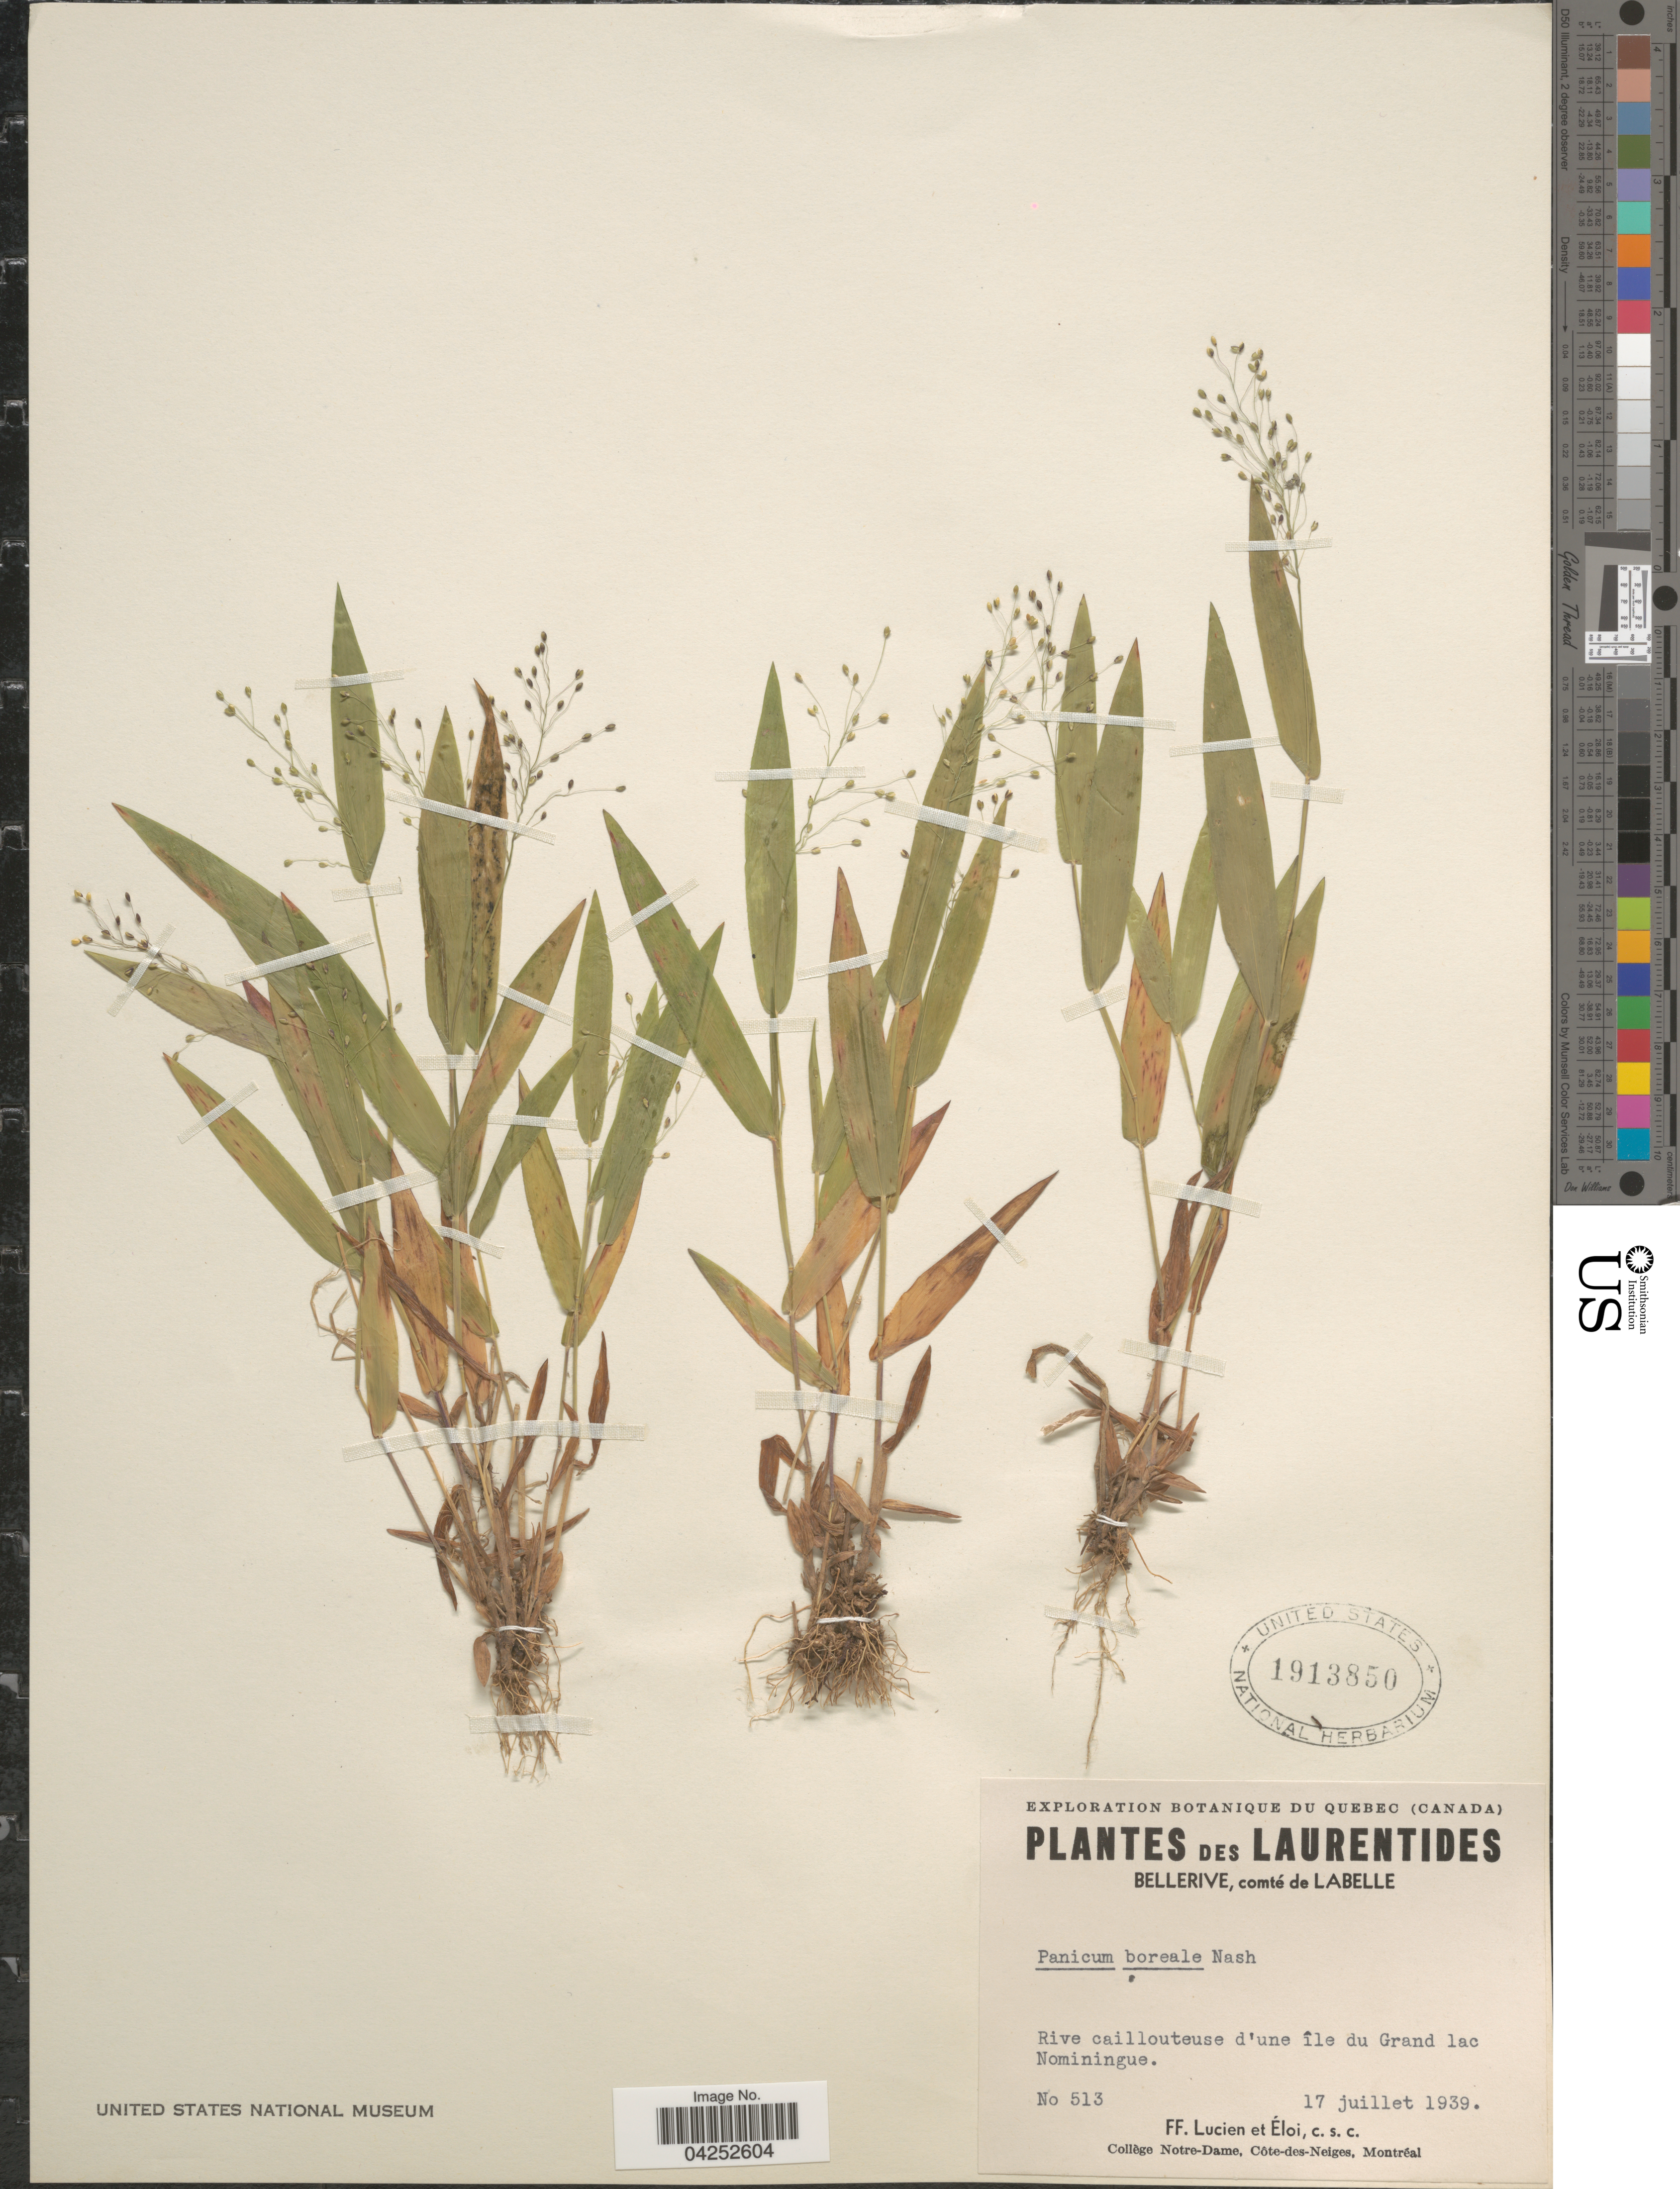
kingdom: Plantae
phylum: Tracheophyta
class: Liliopsida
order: Poales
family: Poaceae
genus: Dichanthelium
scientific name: Dichanthelium boreale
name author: (Nash) Freckmann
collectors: F. Lucien & Éloi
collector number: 513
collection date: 1939-07-17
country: Canada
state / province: Quebec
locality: Exploration Botanique du Québec (Canada). Laurentides. Bellerive, comté de Labelle. Rive caillouteuse d'une île du Grand lac Nominingue.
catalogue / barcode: US 1913850